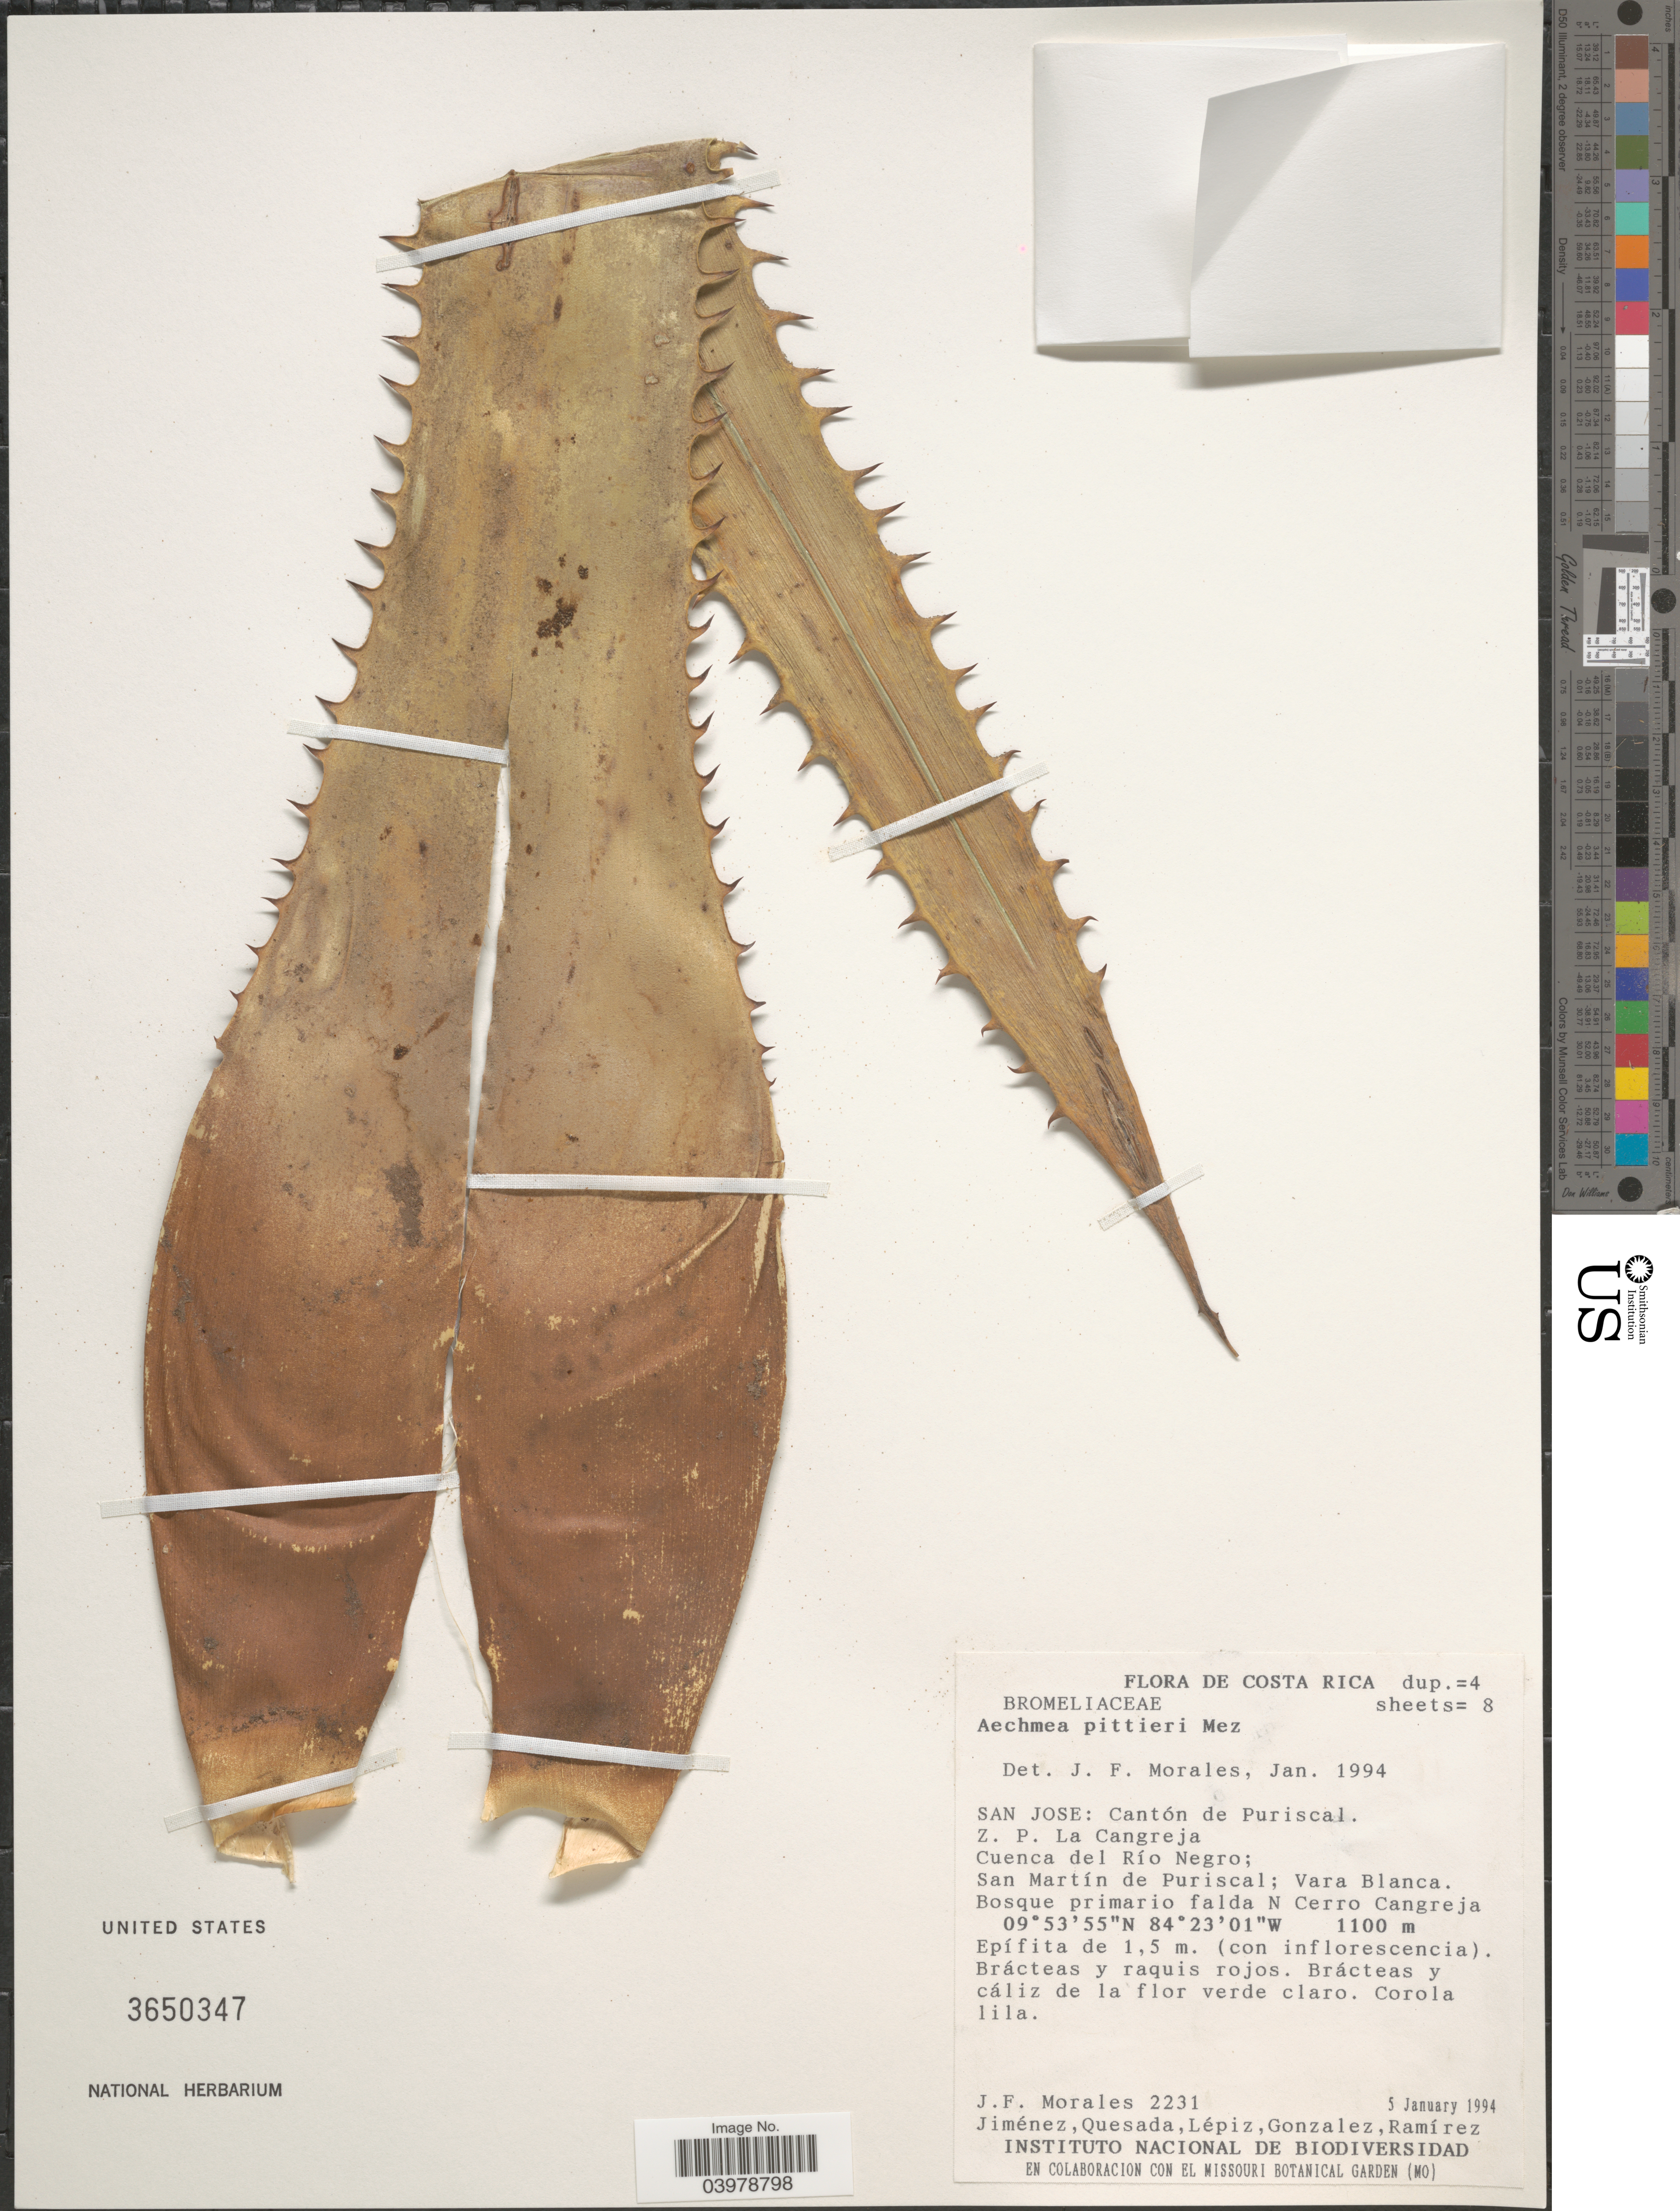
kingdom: Plantae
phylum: Tracheophyta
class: Liliopsida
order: Poales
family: Bromeliaceae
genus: Aechmea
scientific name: Aechmea pittieri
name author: Mez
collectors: J. Morales, Jimenez, --, Quesada, -. Lépiz & et al.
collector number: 2231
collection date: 1994-01-05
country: Costa Rica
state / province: San José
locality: Cantón de Puriscal. Z. P. La Cangreja. Cuenca del Río Negro; San Martín de Puriscal; Vara Blanca. Bosque primario falda N Cerro Cangreja.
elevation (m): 1100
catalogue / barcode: US 3650347